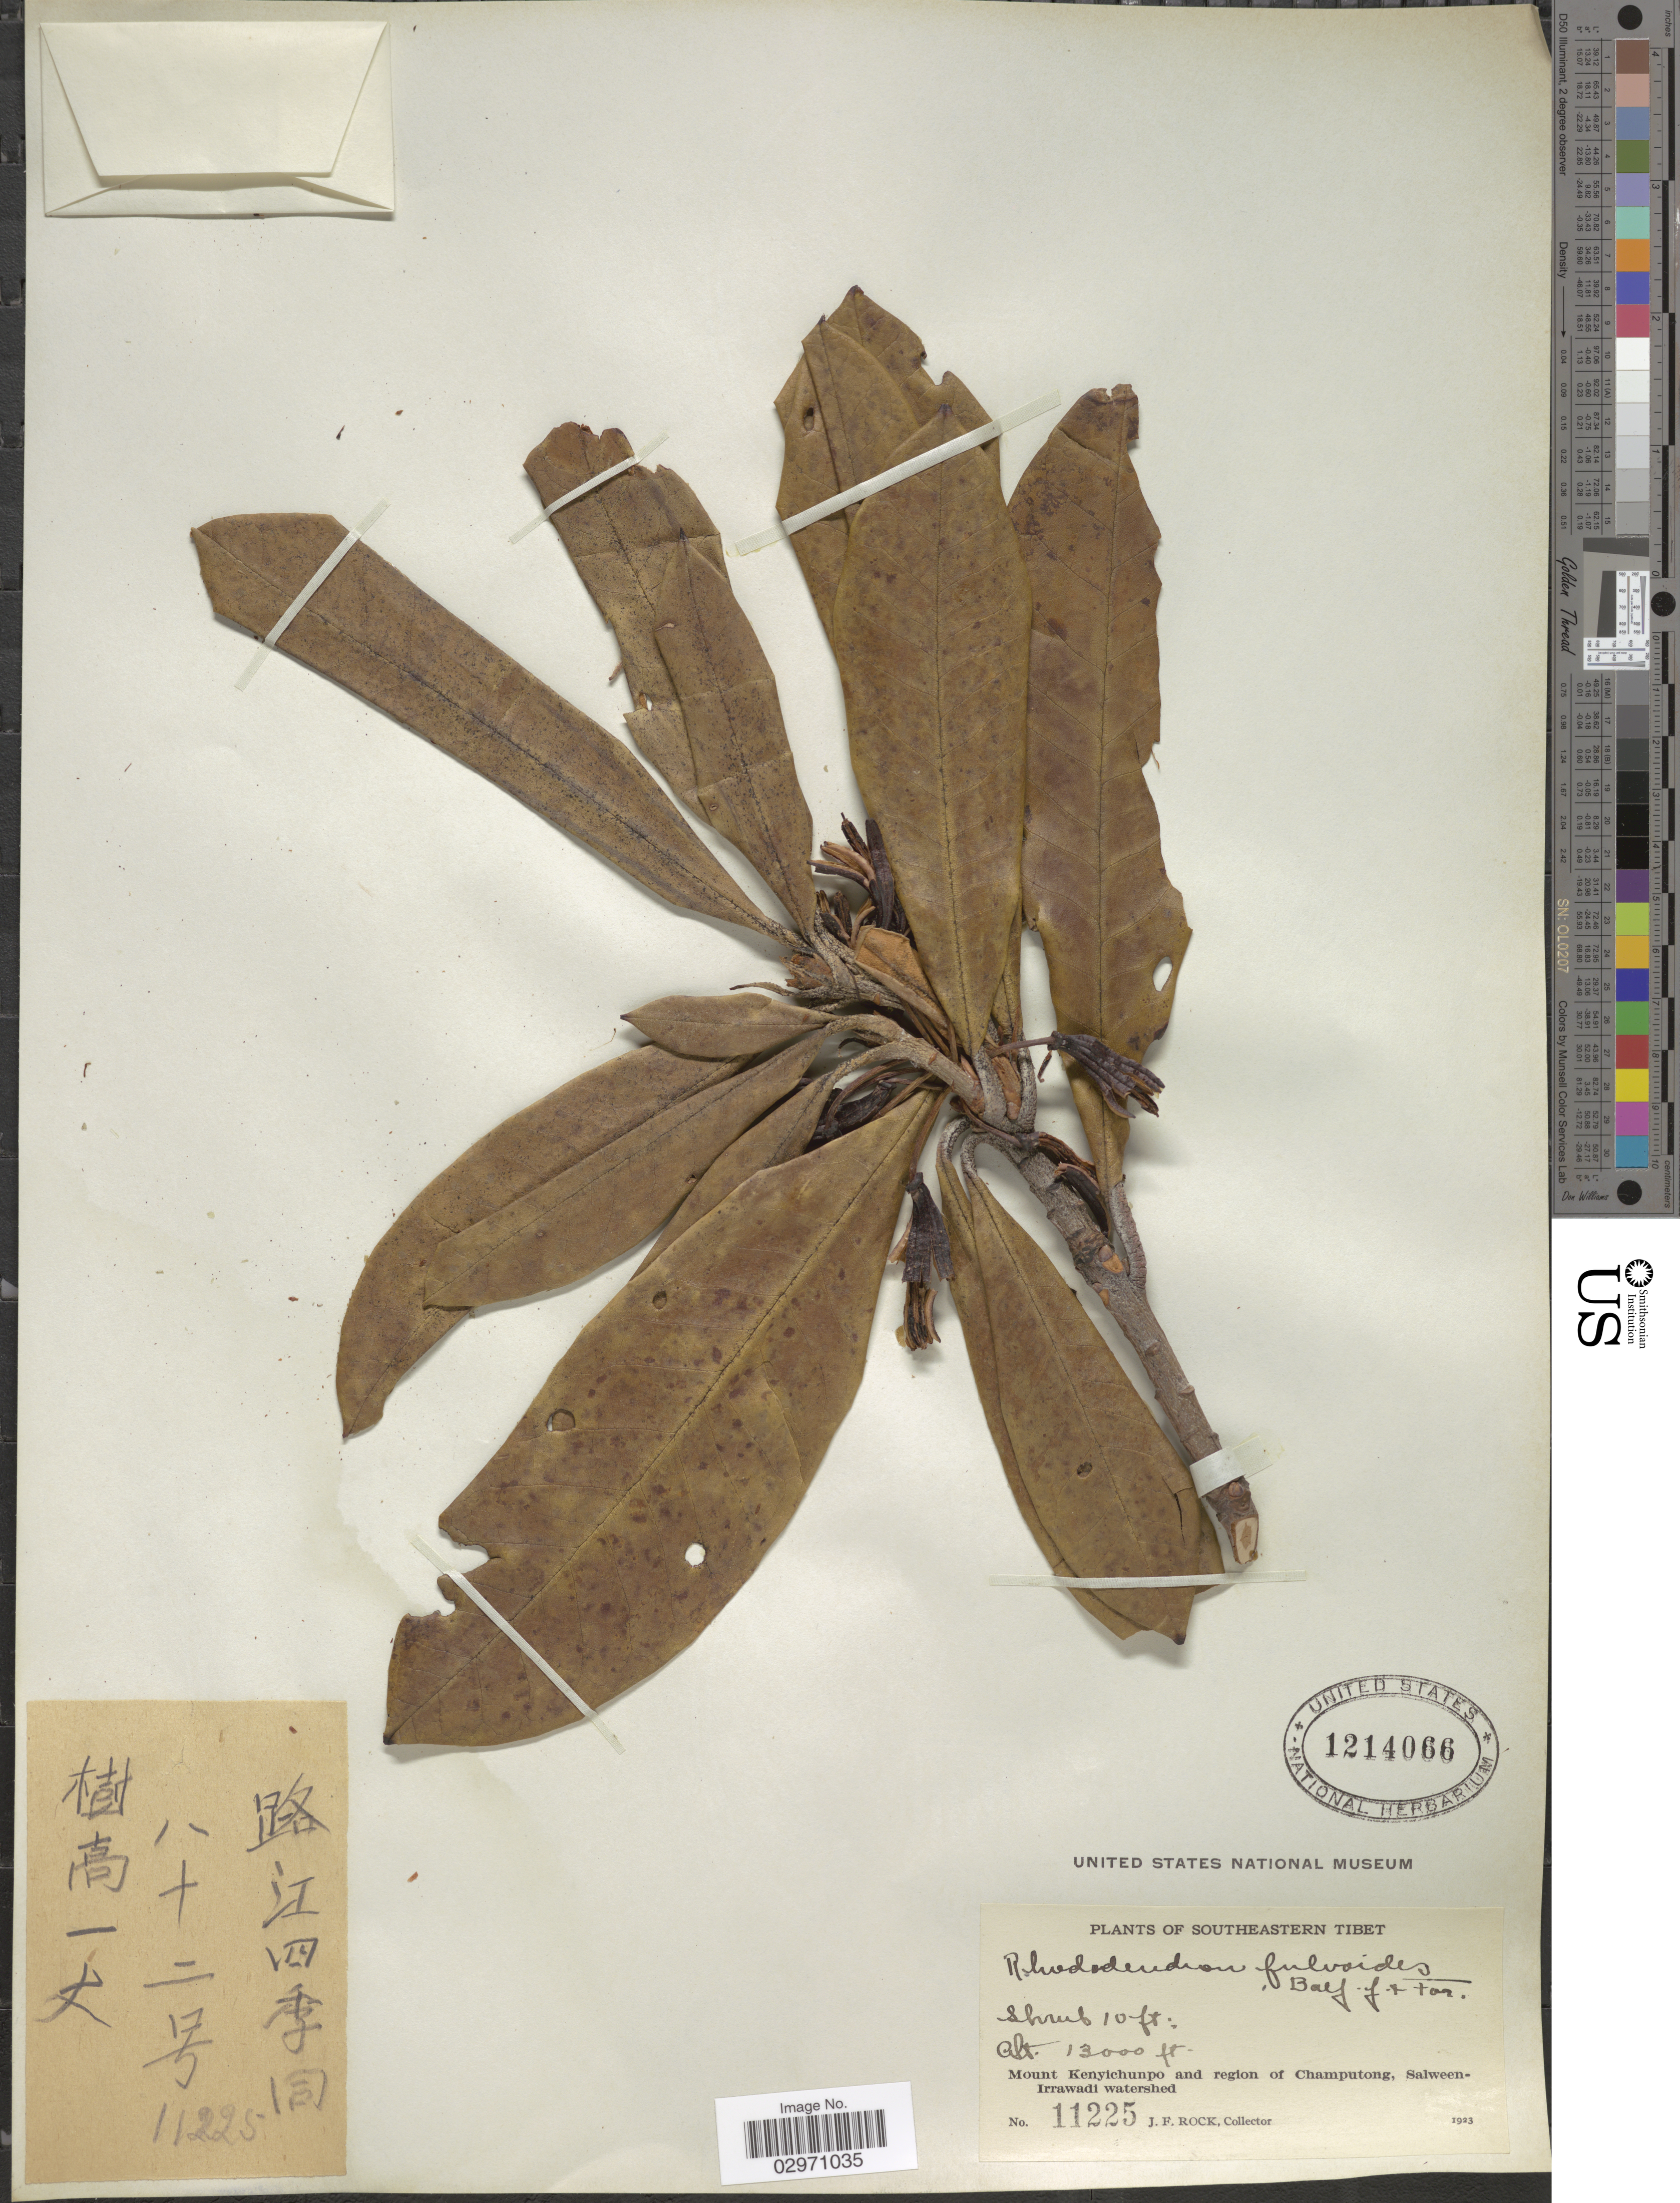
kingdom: Plantae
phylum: Tracheophyta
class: Magnoliopsida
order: Ericales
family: Ericaceae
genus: Rhododendron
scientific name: Rhododendron fulvoides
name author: Balf. f. & Forrest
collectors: J. Rock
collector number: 11225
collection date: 1923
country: China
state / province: Xizang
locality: Southeastern Tibet. Mount Kenyichunpo and region of Champutong, Salween-Irrawadi watershed.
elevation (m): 3962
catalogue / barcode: US 1214066